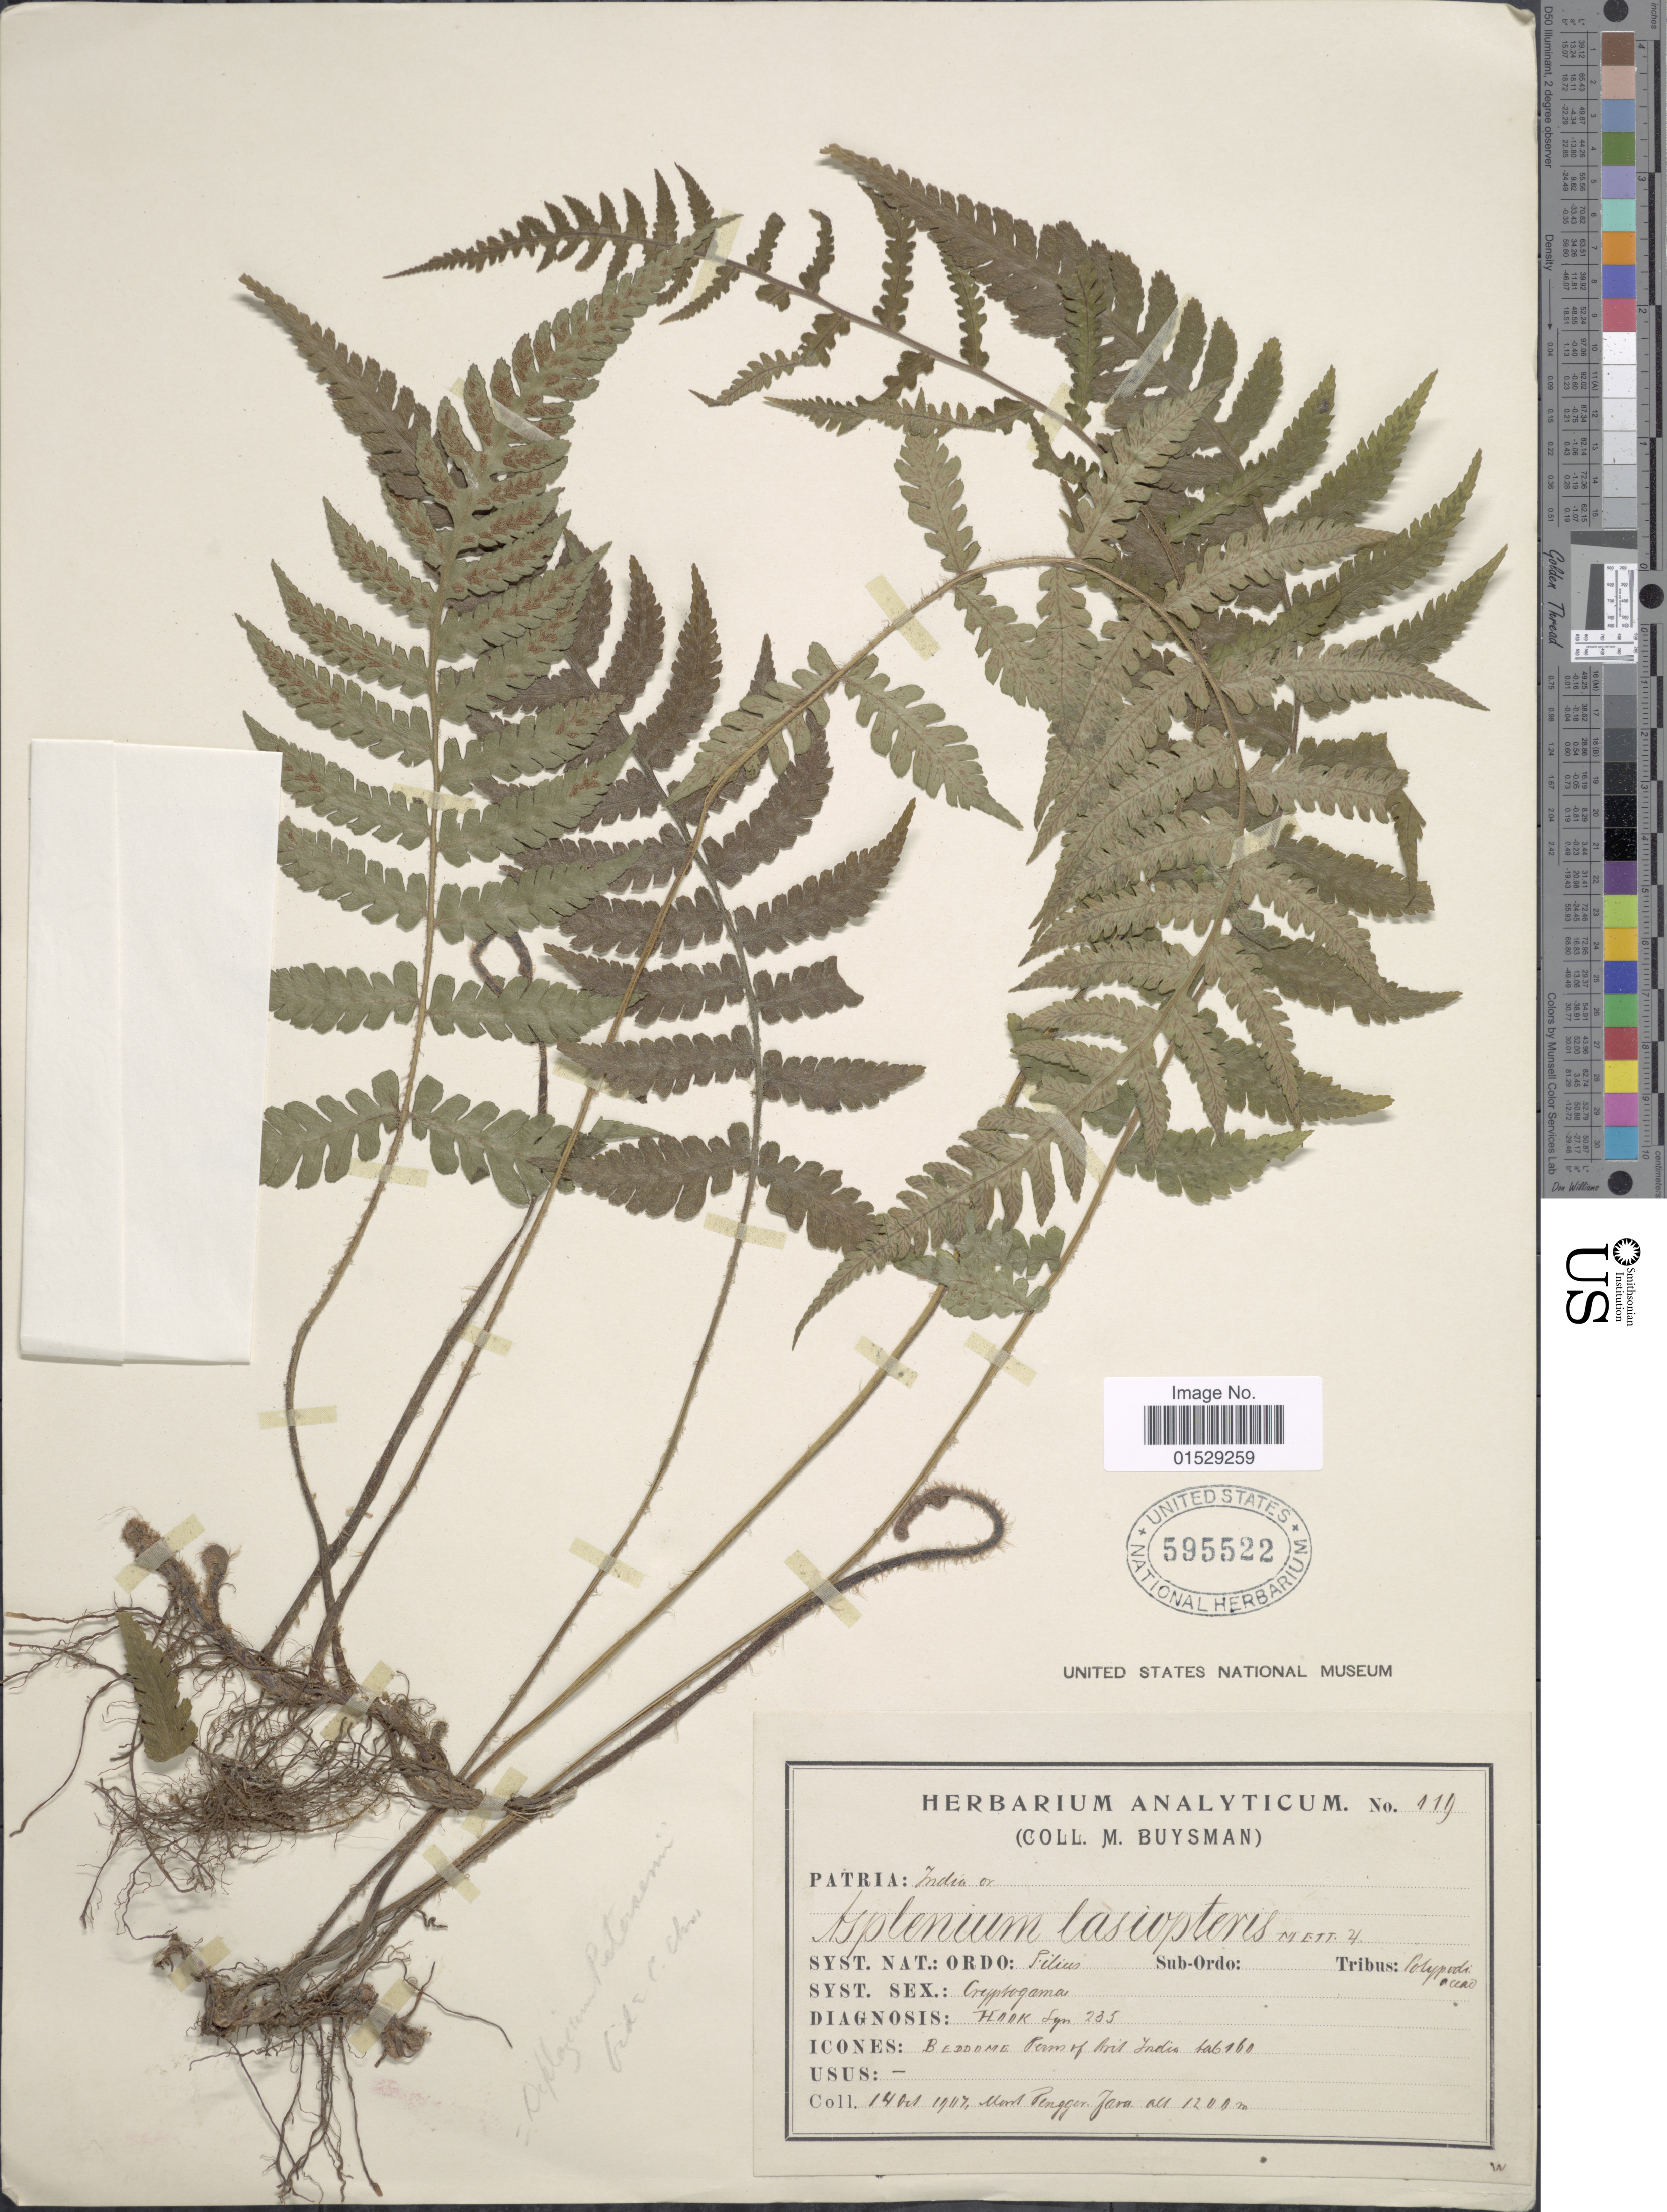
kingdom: Plantae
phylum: Tracheophyta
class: Polypodiopsida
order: Polypodiales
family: Athyriaceae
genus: Deparia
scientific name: Deparia petersenii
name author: (Kunze) M. Kato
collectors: M. Buysman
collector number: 119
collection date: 1907-10-14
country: Indonesia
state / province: Java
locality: Mont Pengger, Java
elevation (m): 1200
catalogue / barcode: US 595522